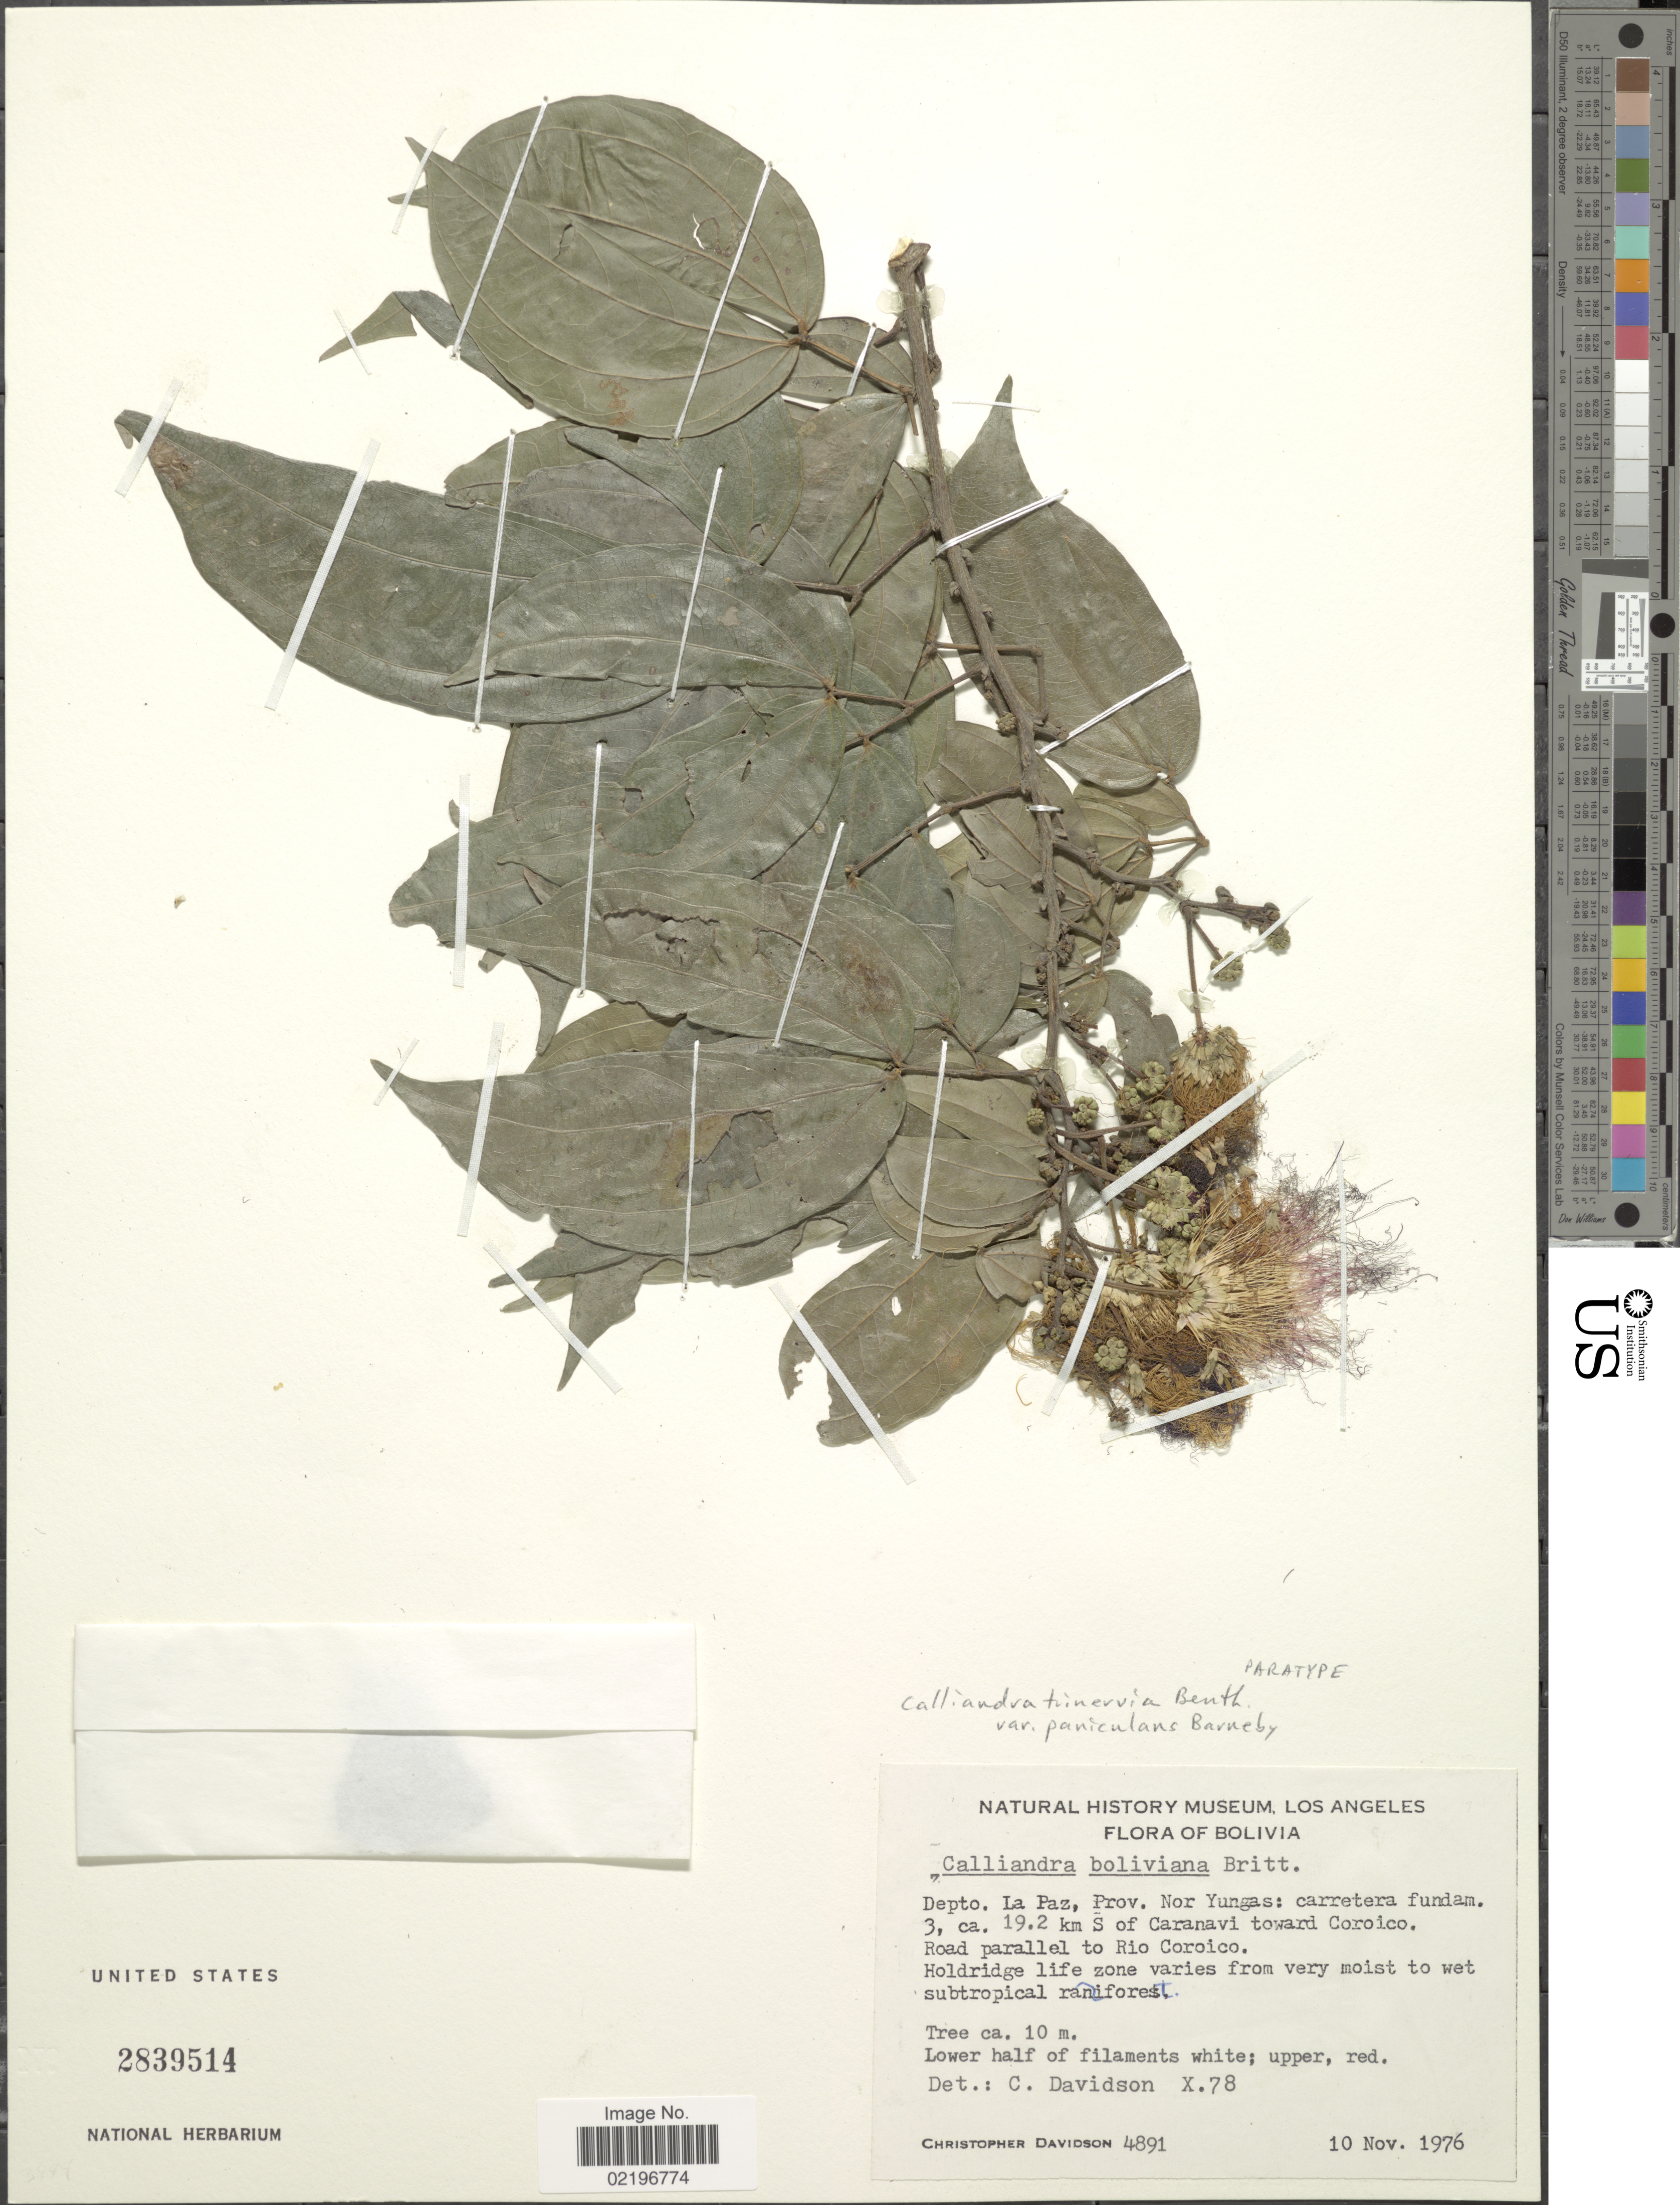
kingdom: Plantae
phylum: Tracheophyta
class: Magnoliopsida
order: Fabales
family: Fabaceae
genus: Calliandra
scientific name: Calliandra trinervia var. paniculans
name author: Barneby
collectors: C. Davidson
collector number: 4891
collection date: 1976-11-10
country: Bolivia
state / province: La Paz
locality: Depto. La Paz, Prov. Nor Yungas; carretera fundam. 3, ca. 19.2 km S of Caranavi toward Coroico. Road parallel to Rio Coroico.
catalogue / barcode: US 2839514